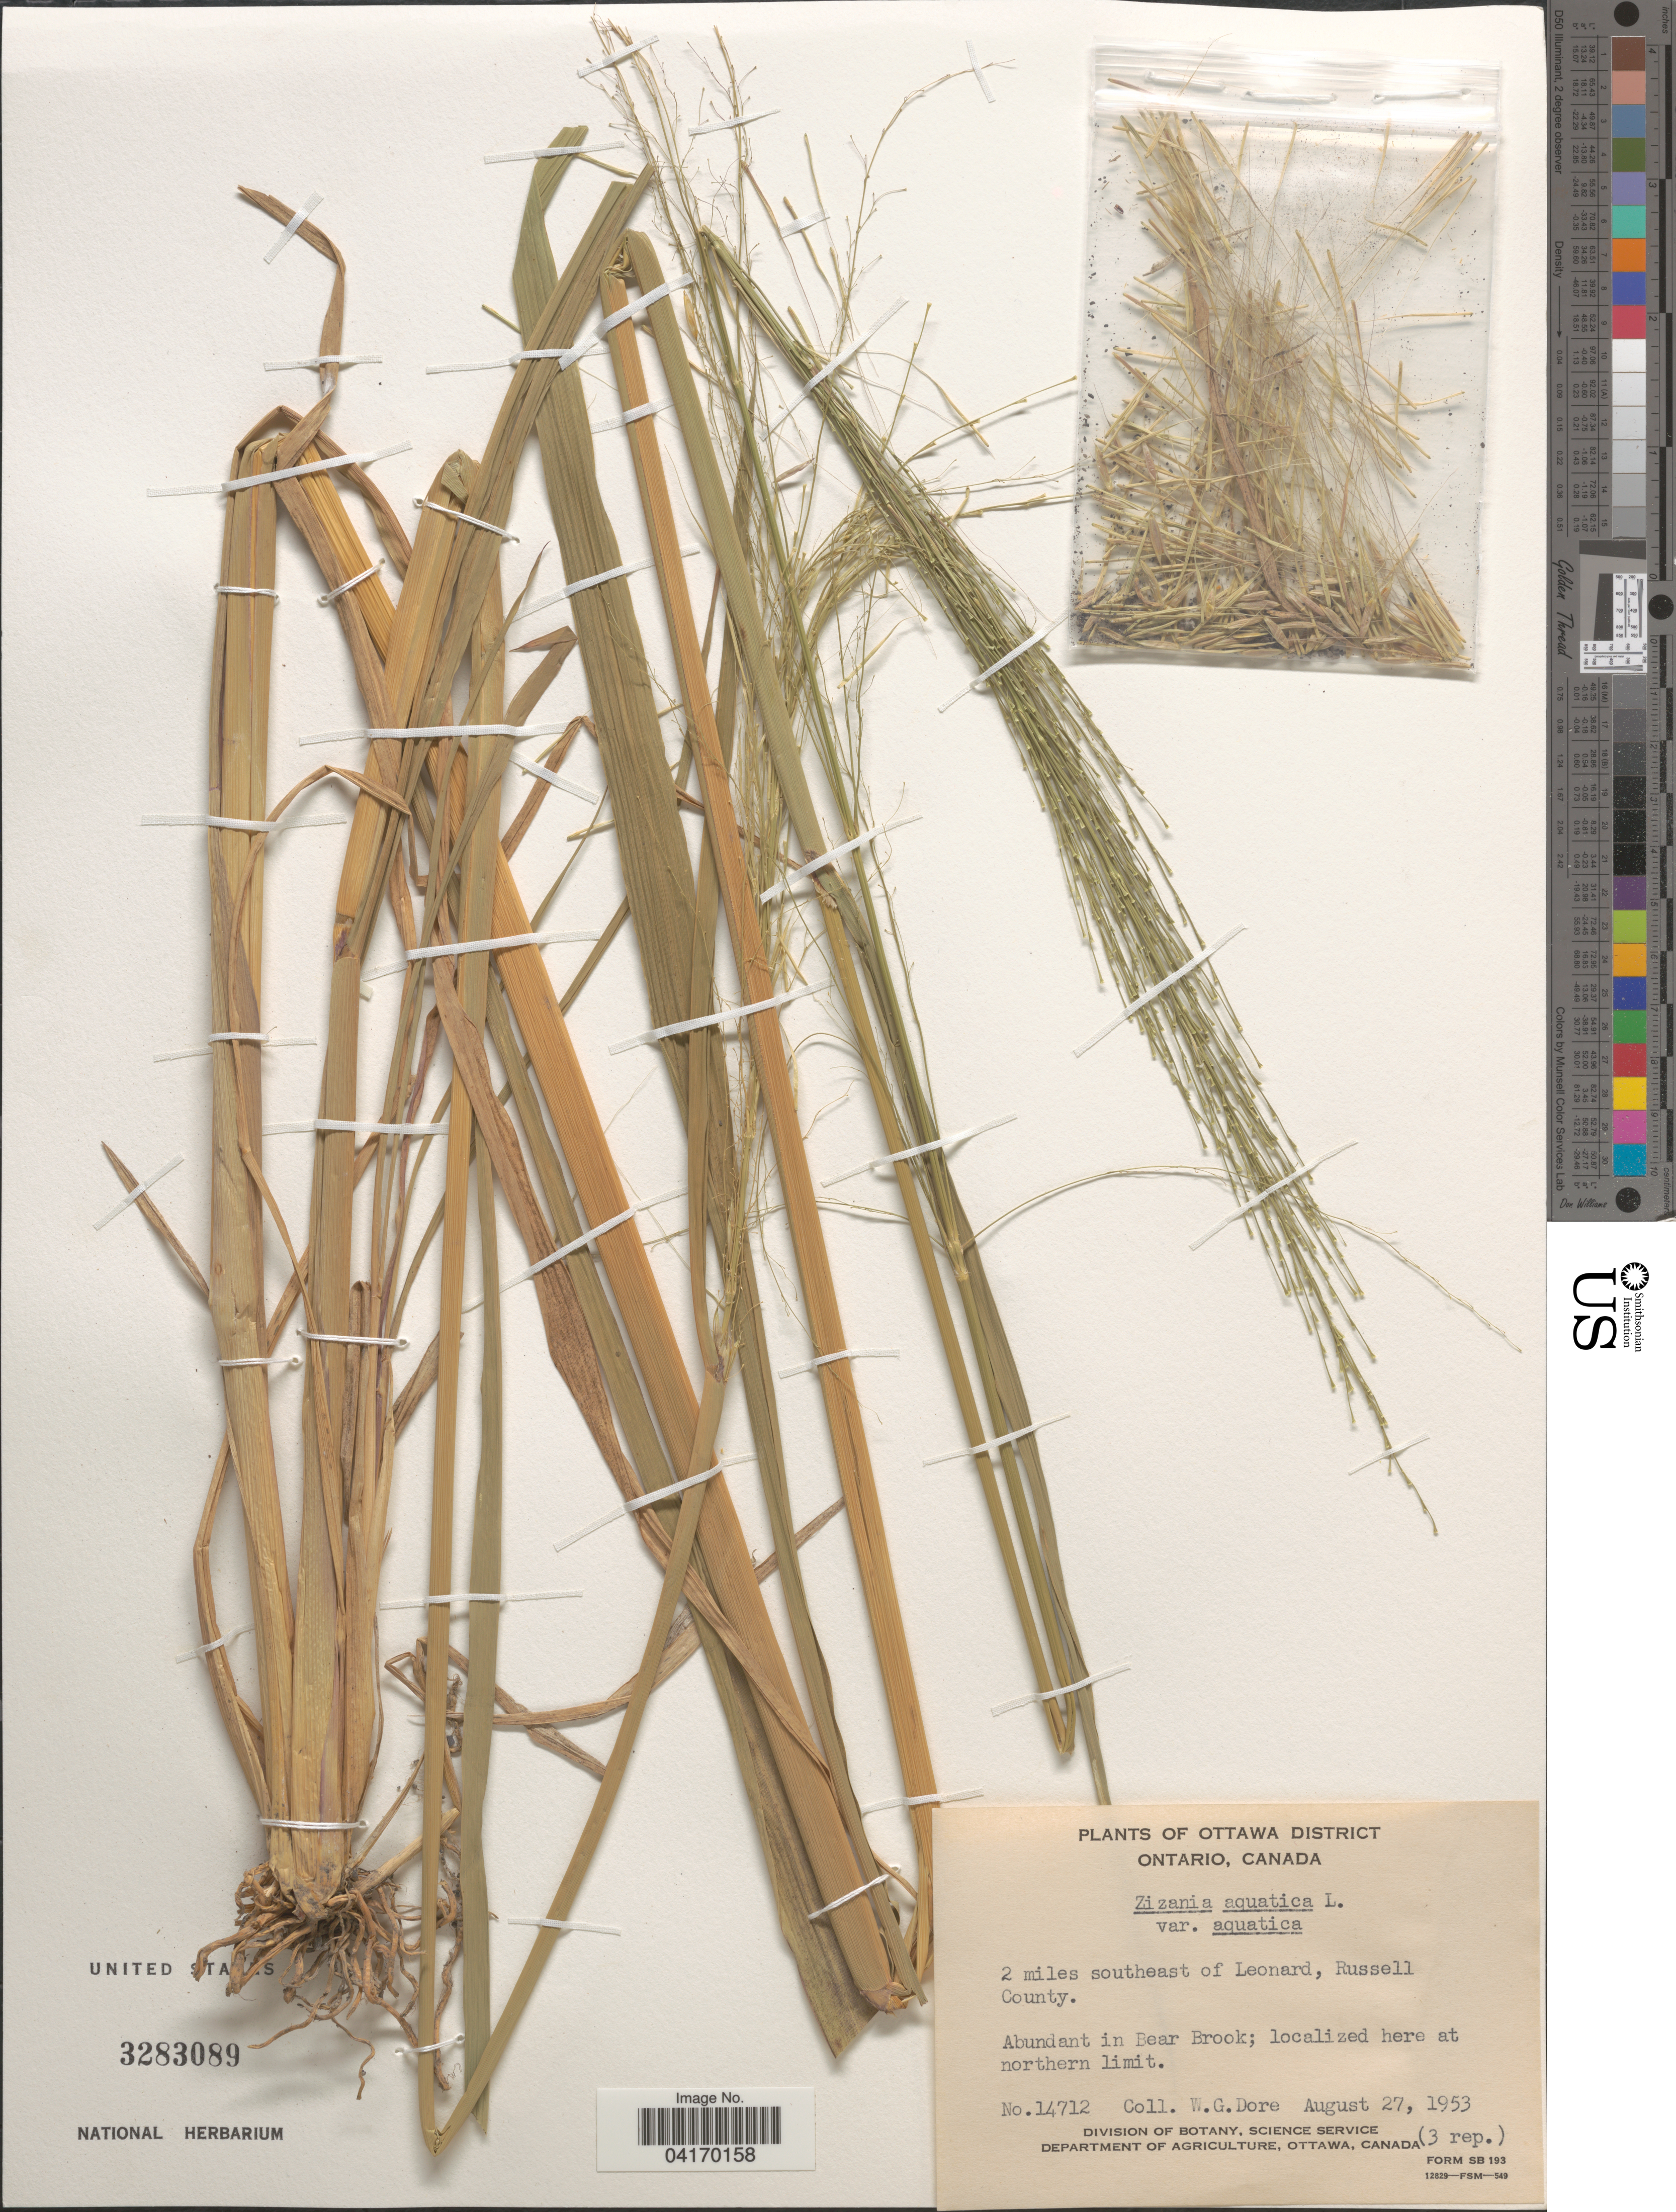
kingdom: Plantae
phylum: Tracheophyta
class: Liliopsida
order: Poales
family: Poaceae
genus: Zizania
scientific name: Zizania aquatica var. aquatica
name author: L.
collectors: W. Dore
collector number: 14712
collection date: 1953-08-27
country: Canada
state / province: Ontario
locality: Ottawa District. 2 miles southeast of Leonard, Russell County. Abundant in Bear Brook; localized here at northern limit.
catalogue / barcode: US 3283089